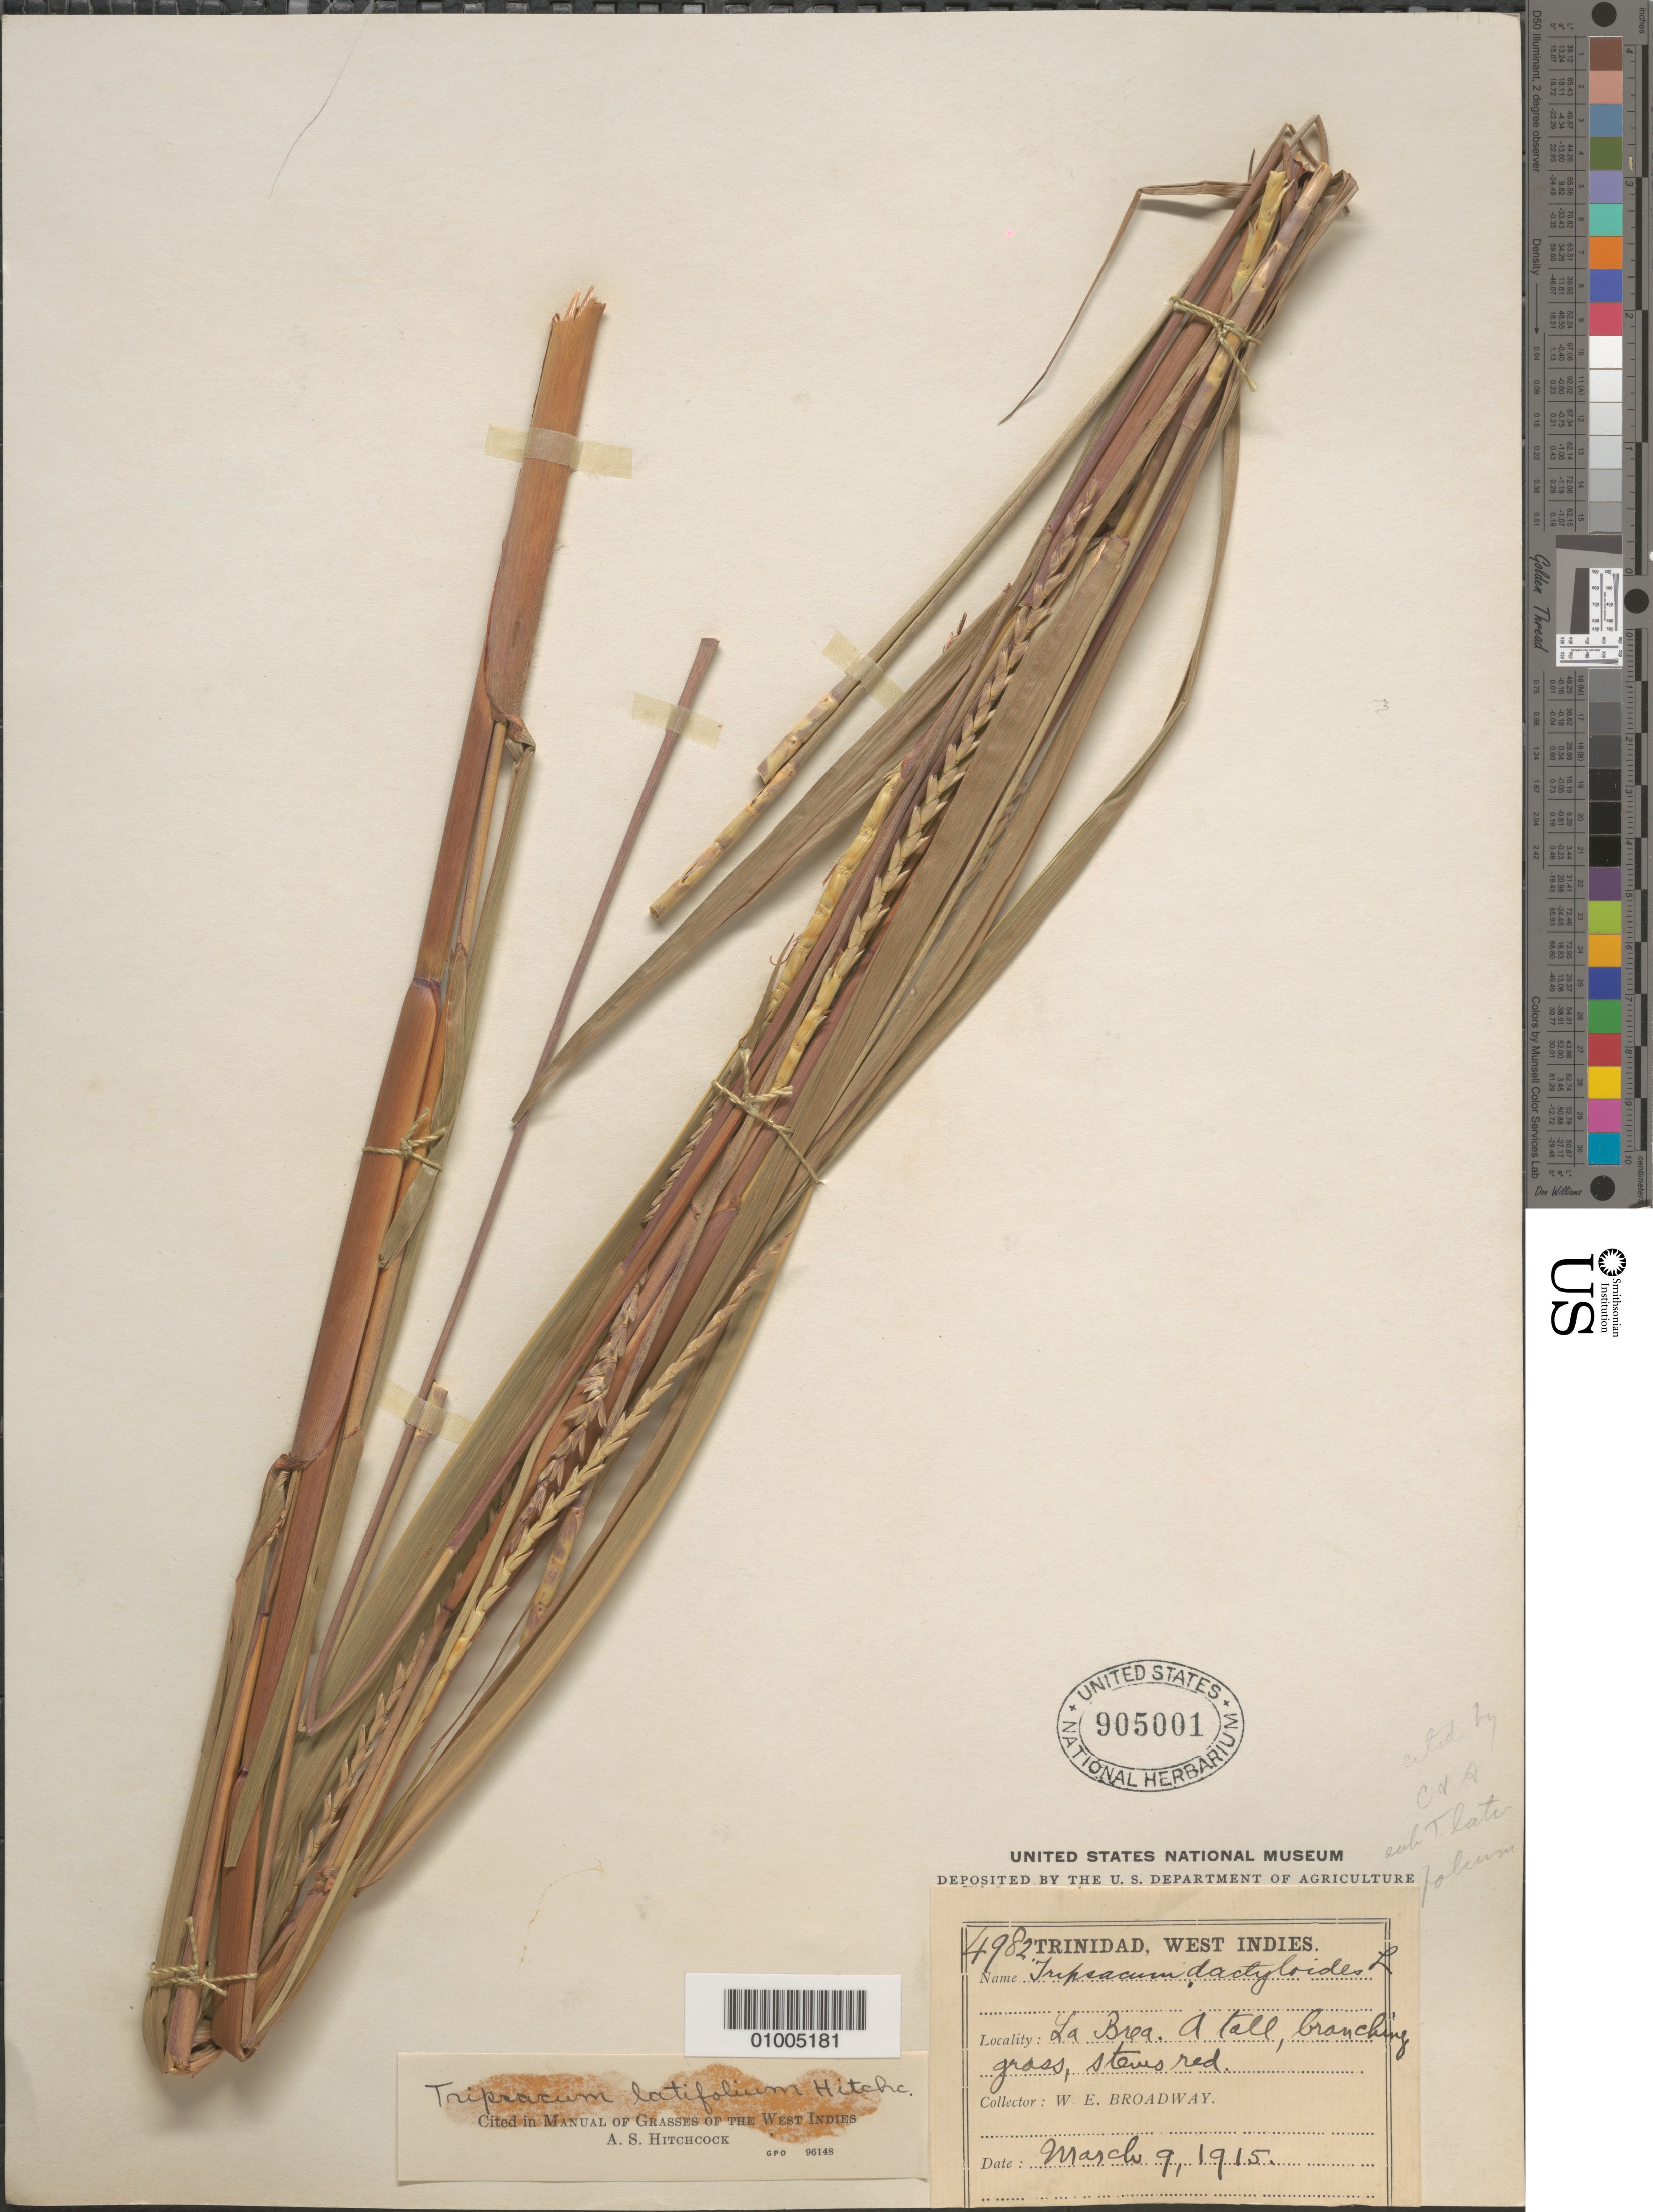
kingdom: Plantae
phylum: Tracheophyta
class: Liliopsida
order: Poales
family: Poaceae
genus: Tripsacum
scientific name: Tripsacum laxum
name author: Nash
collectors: W. E. Broadway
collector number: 4982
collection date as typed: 09 Mar 1915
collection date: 1915-03-09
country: Trinidad and Tobago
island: Trinidad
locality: La Brea. A tall, branching grass, red.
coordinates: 0 N, 0 E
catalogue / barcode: US 905001